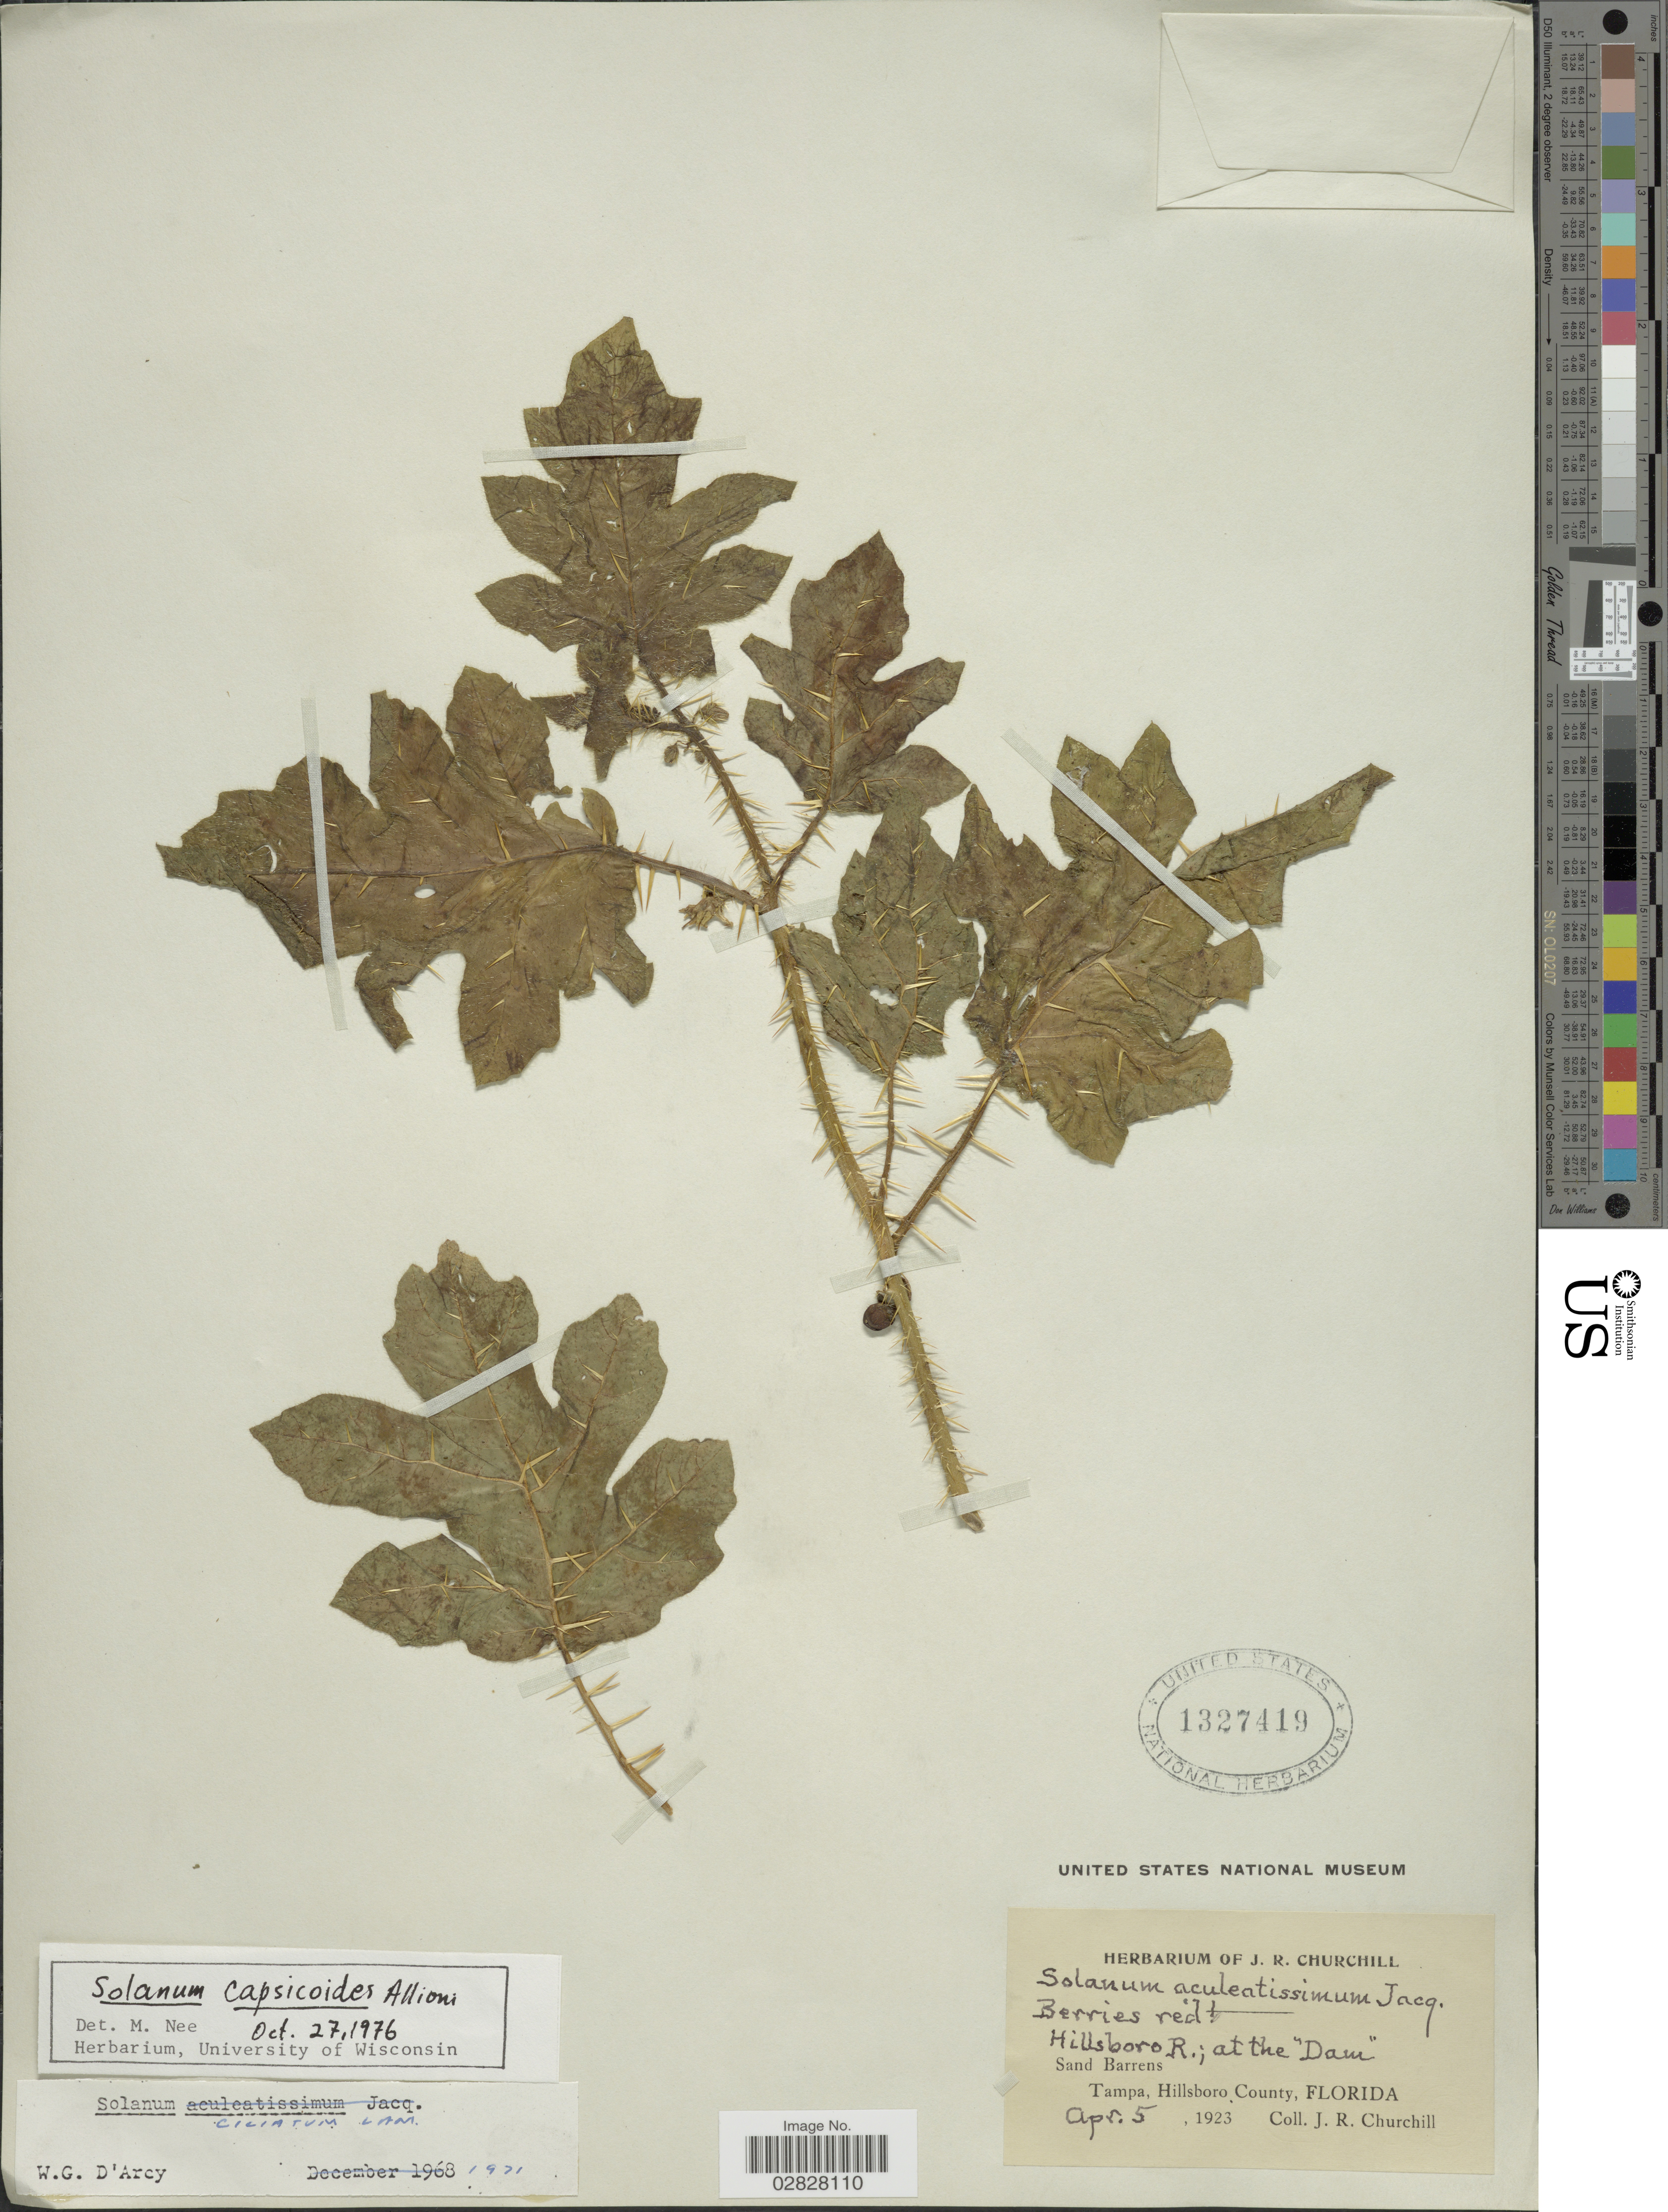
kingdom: Plantae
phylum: Tracheophyta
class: Magnoliopsida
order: Solanales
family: Solanaceae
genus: Solanum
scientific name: Solanum capsicoides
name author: All.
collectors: J. Churchill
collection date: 1923-04-05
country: United States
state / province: Florida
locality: Hillsboro R.; at the "Dam". Sand Barrens Tampa, Hillsboro County.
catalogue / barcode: US 1327419